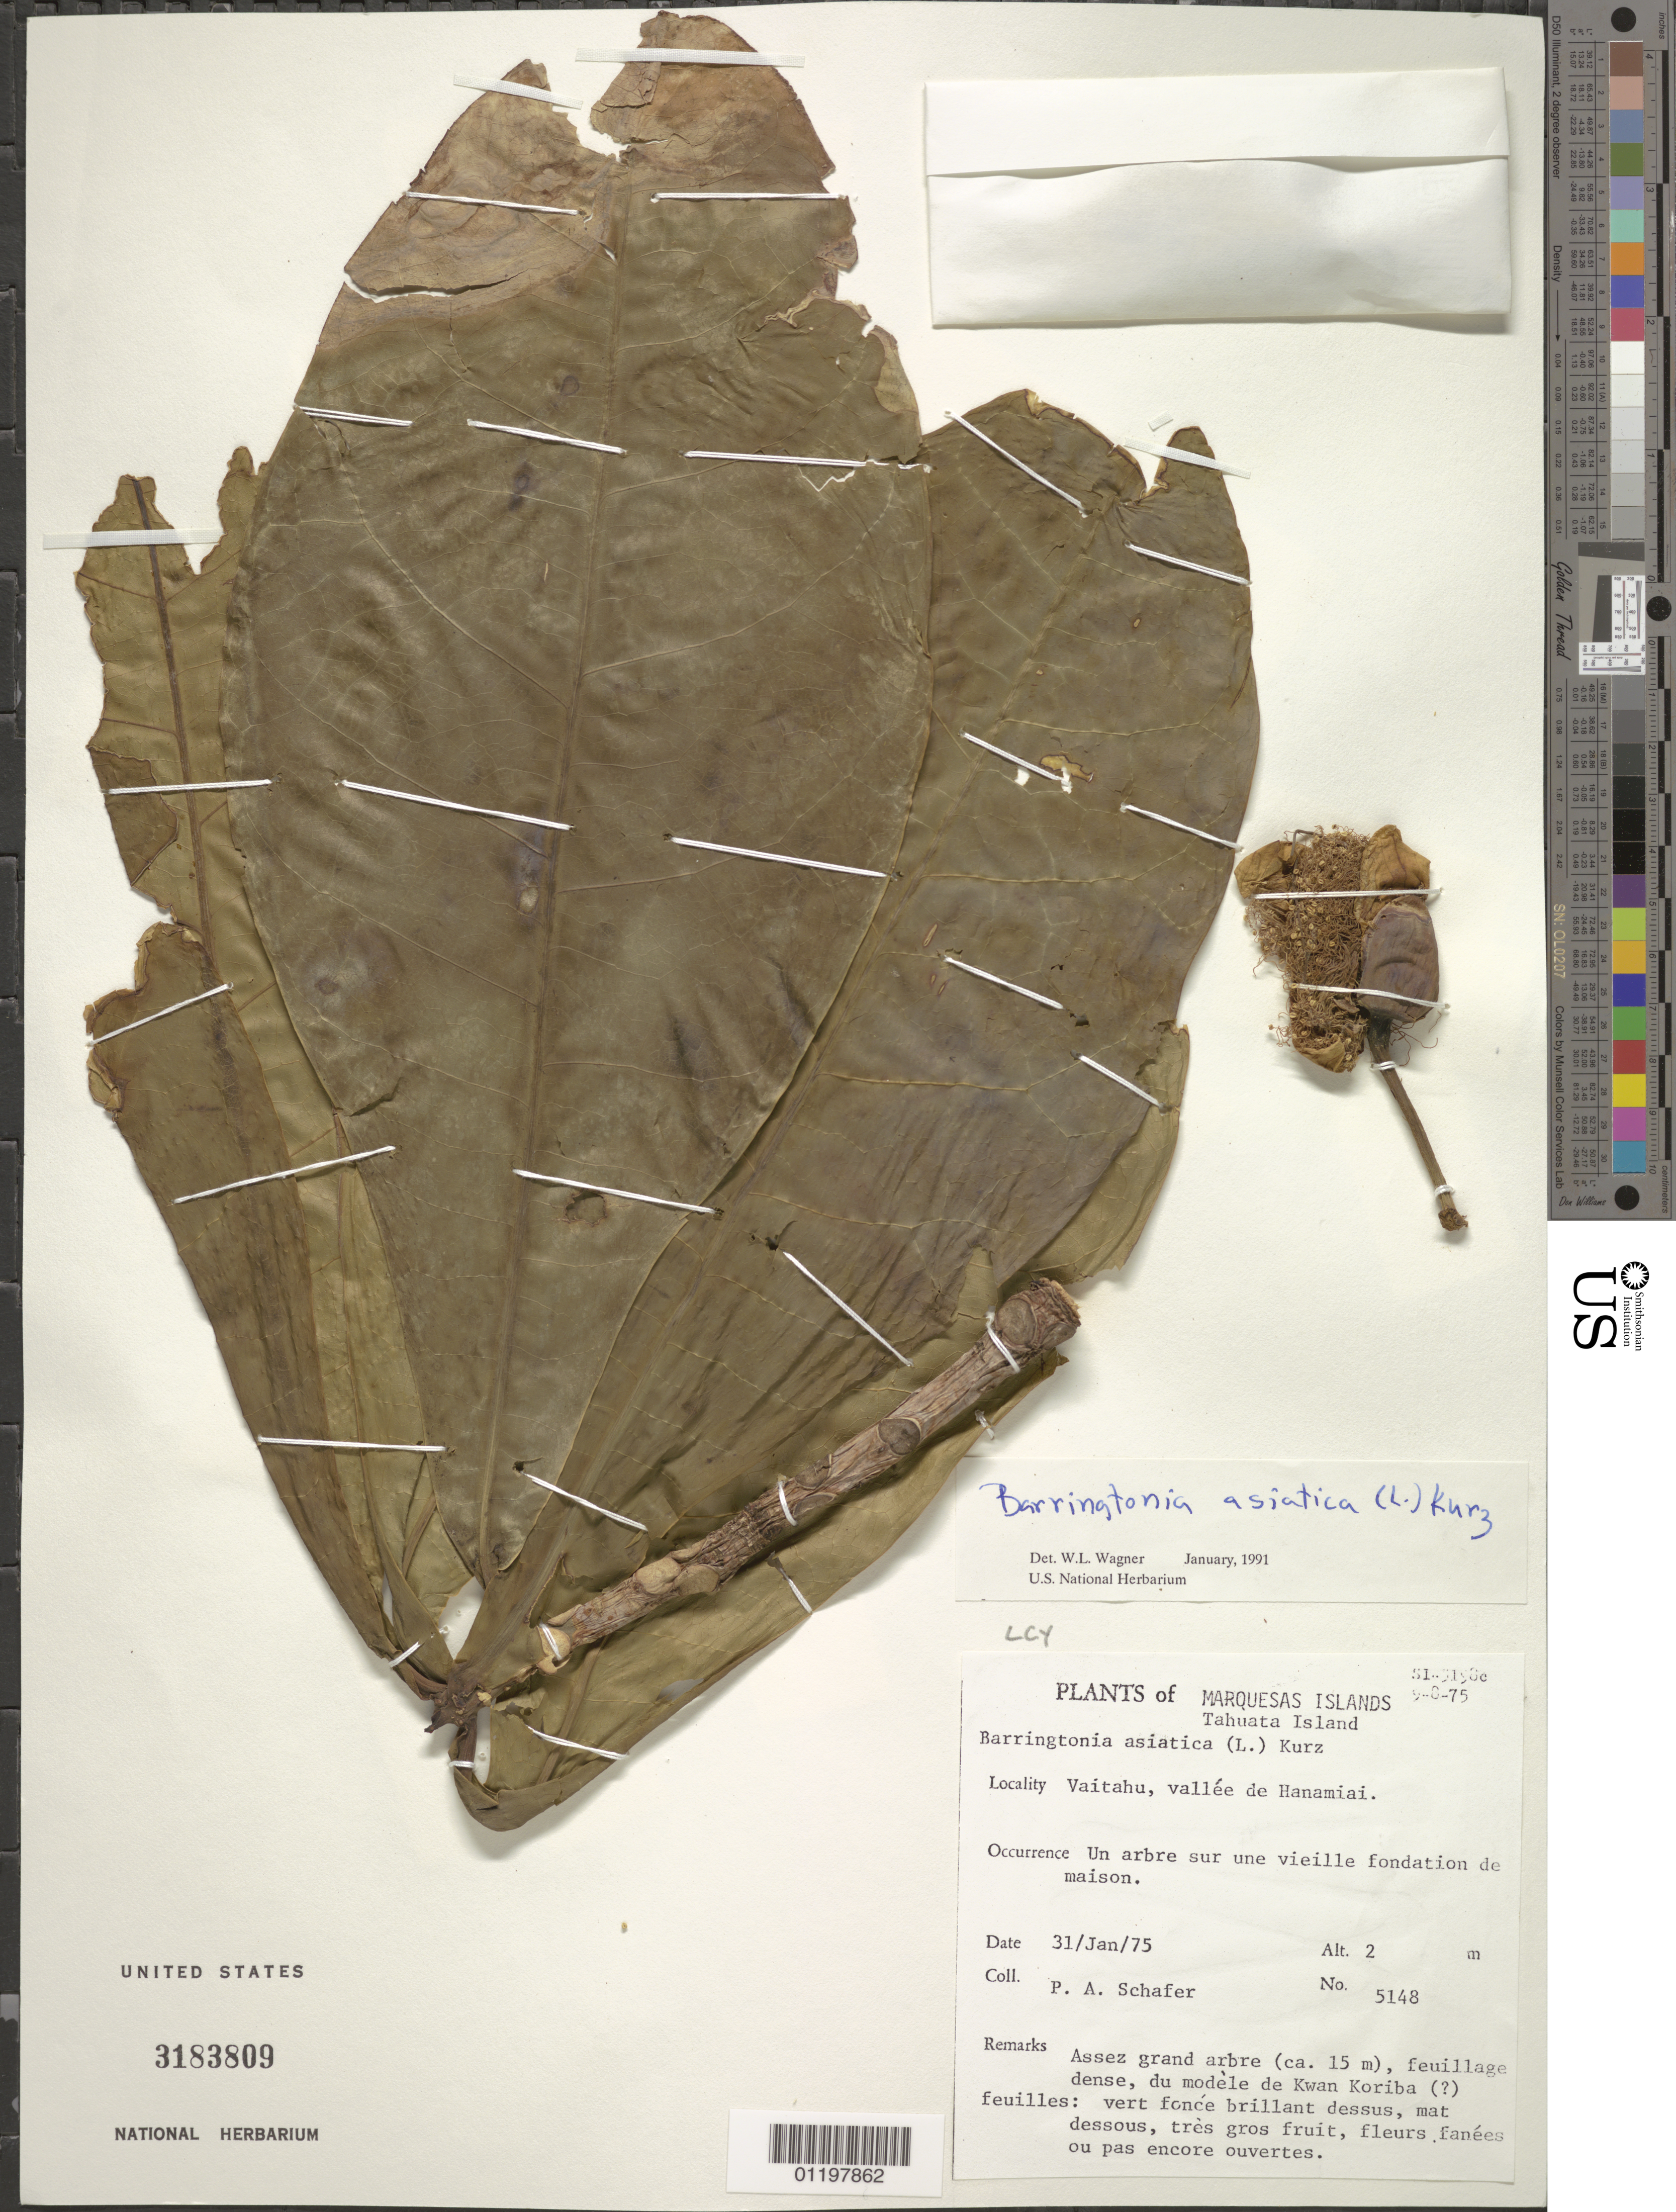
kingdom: Plantae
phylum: Tracheophyta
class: Magnoliopsida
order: Ericales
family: Lecythidaceae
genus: Barringtonia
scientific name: Barringtonia asiatica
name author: (L.) Kurz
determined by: Wagner, W. L., (BOT), Smithsonian Institution - National Museum of Natural History (UNITED STATES)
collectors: P. A. Schäfer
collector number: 5148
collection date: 1975-01-31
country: French Polynesia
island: Tahuata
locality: Vaitahu, vallée de Hanamiai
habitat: Un arbre sur une vieille fondation de maison.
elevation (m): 2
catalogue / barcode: US 3183809